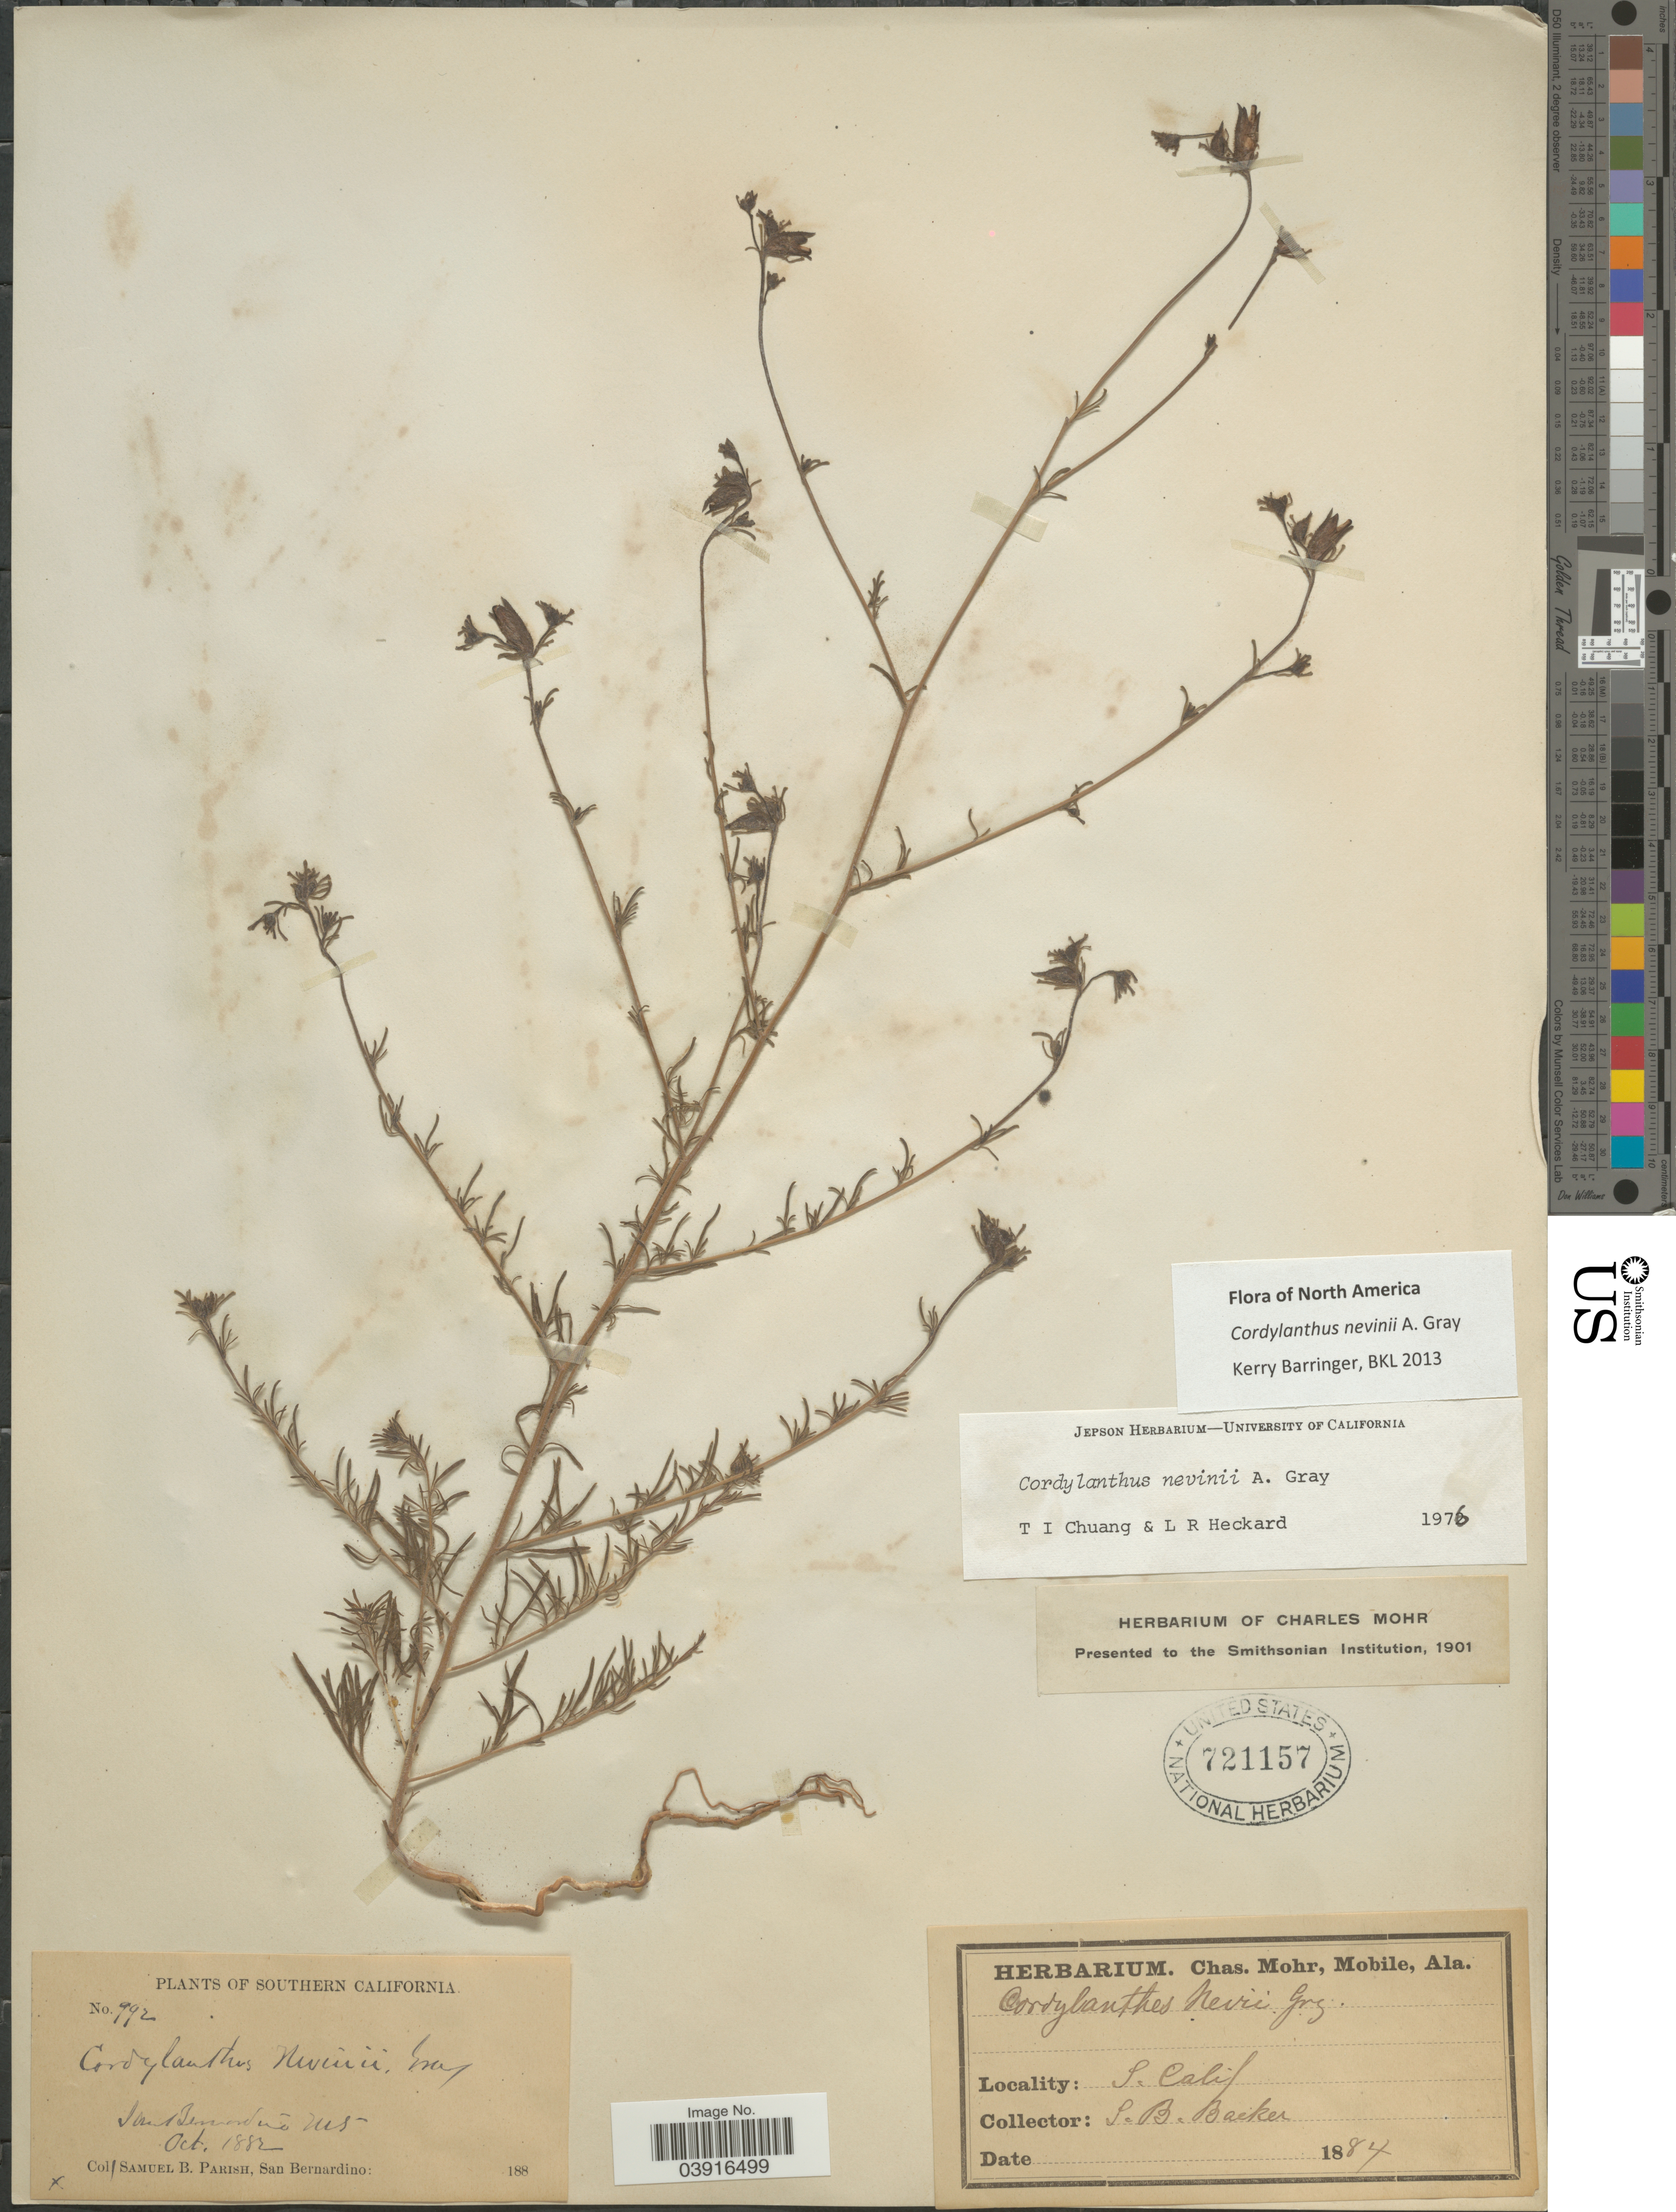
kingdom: Plantae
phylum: Tracheophyta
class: Magnoliopsida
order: Lamiales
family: Orobanchaceae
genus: Cordylanthus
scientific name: Cordylanthus nevinii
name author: A. Gray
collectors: S. B. Parish & S. Backer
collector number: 992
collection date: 1882-10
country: United States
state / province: California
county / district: San Bernardino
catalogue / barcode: US 721157